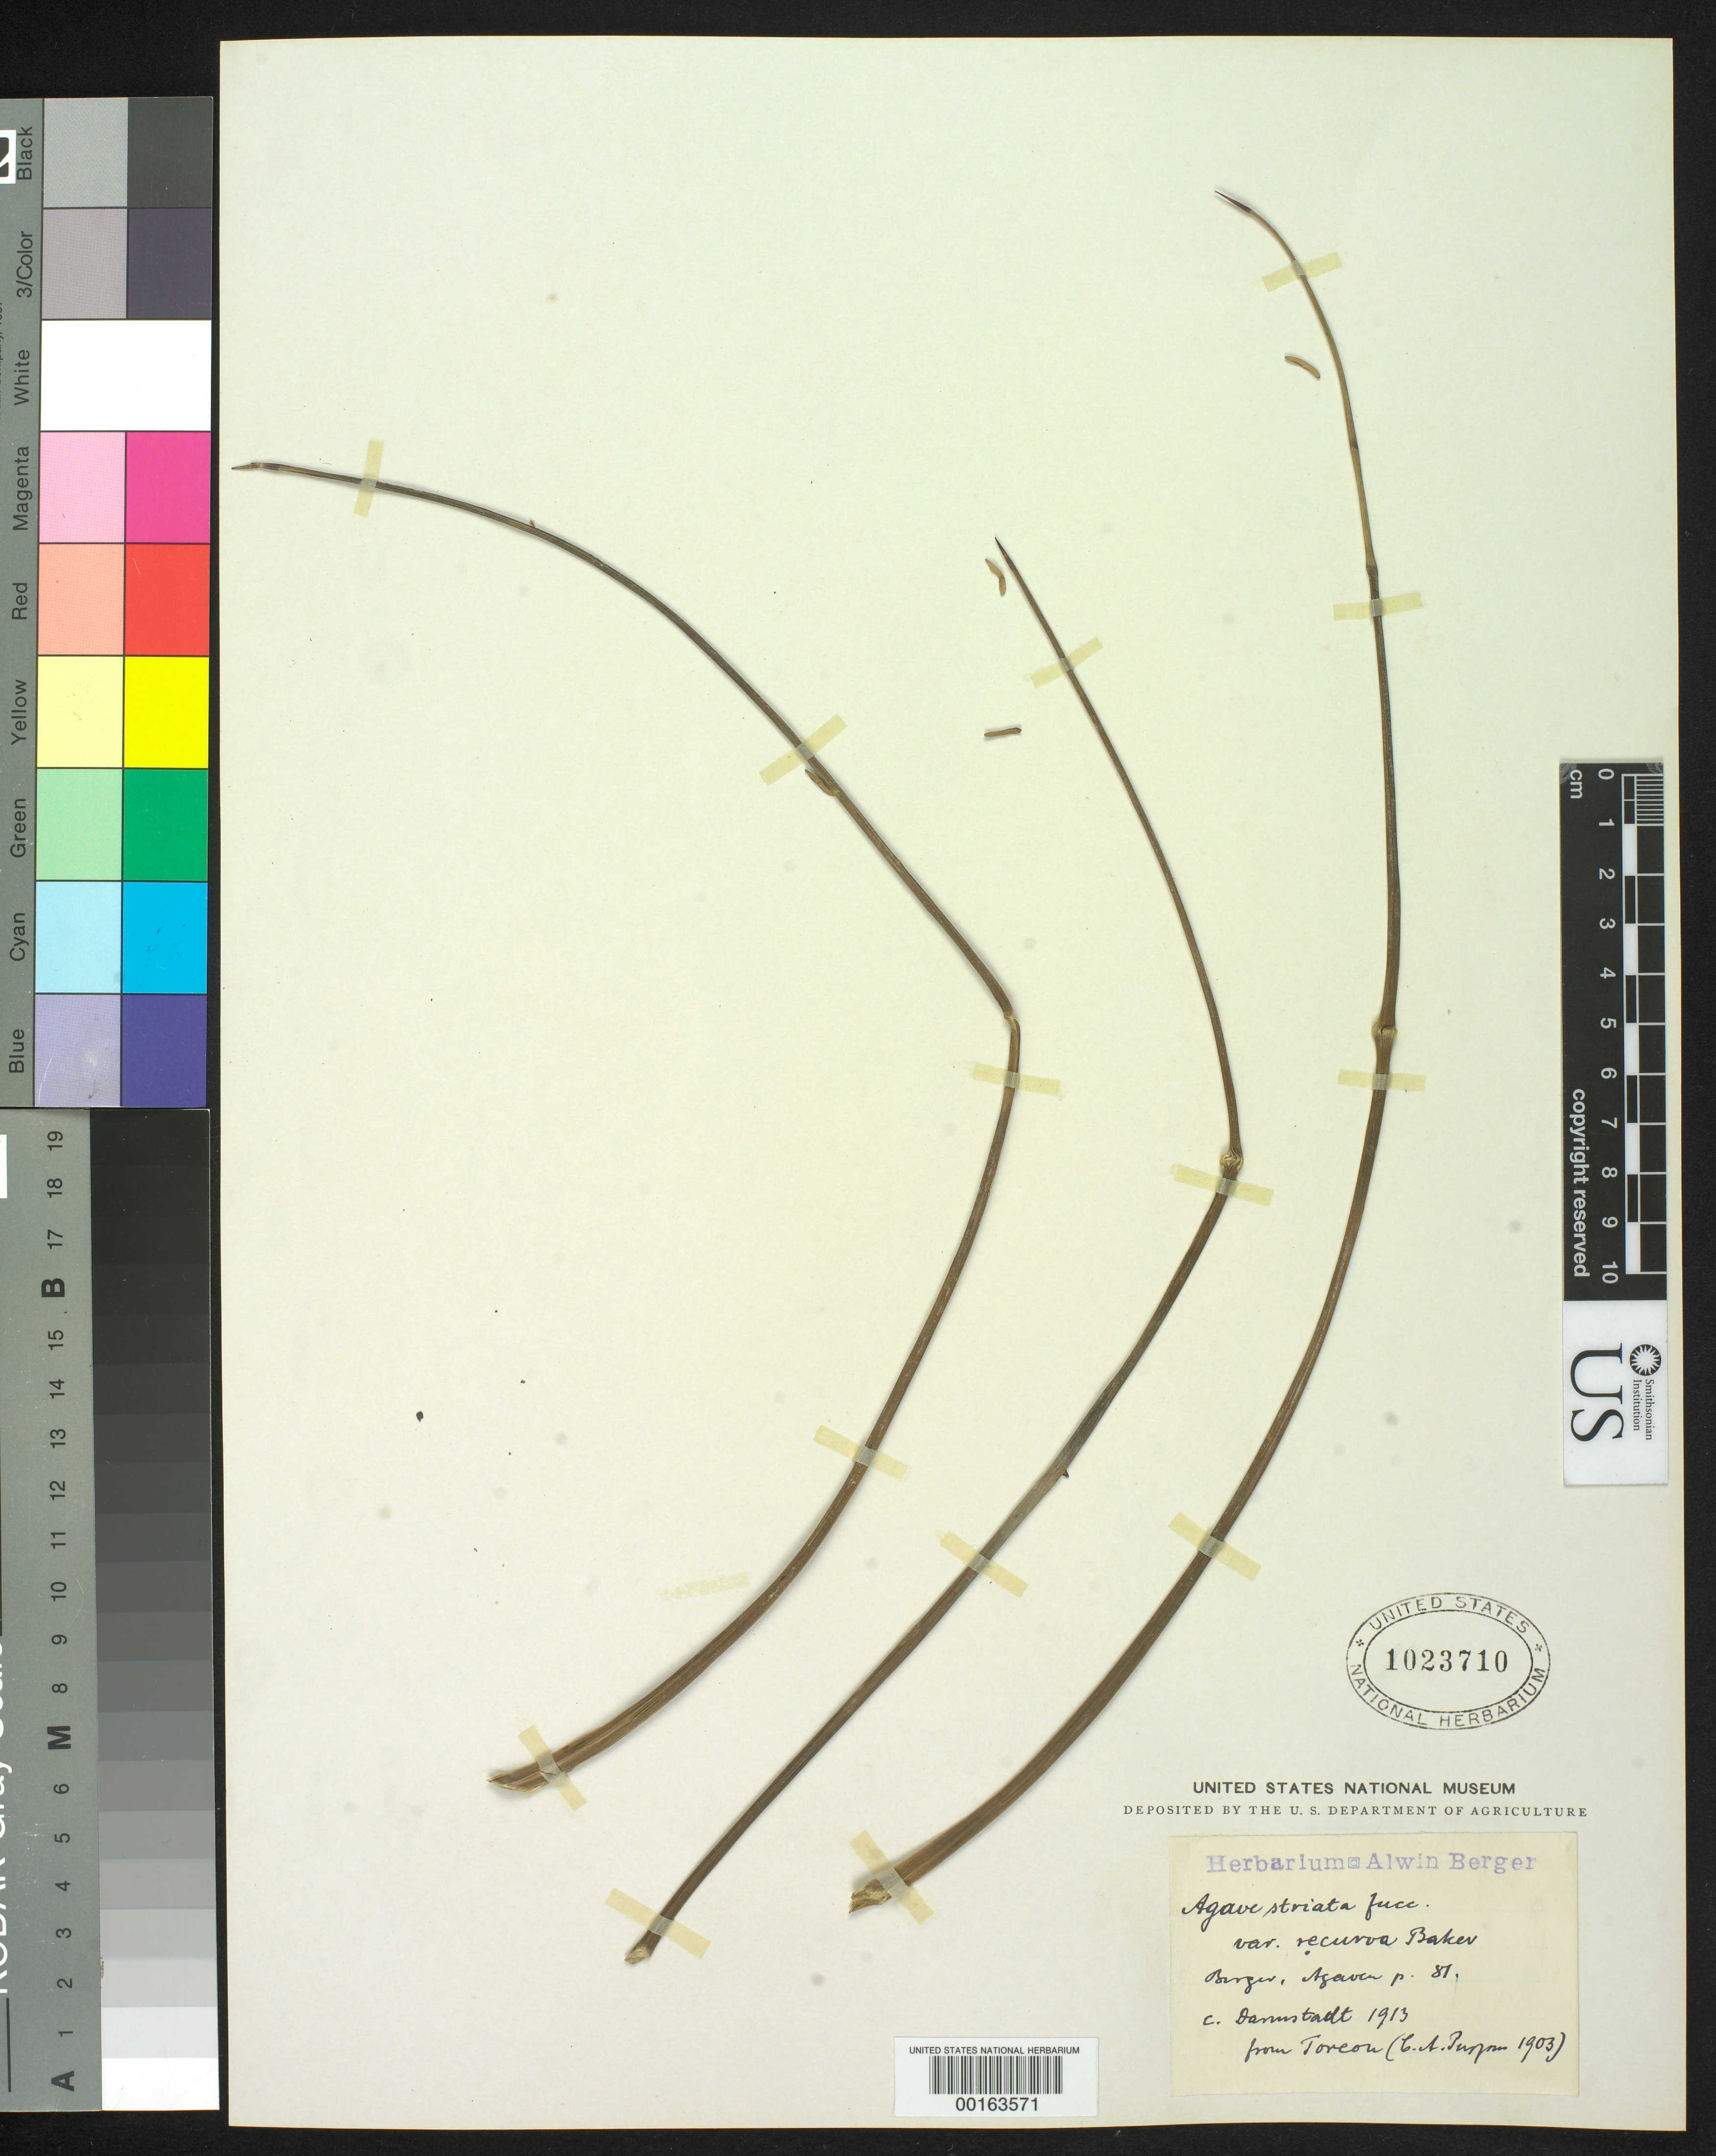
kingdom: Plantae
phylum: Tracheophyta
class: Liliopsida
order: Asparagales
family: Asparagaceae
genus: Agave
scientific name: Agave striata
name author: Zucc.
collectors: C. A. Purpus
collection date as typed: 1903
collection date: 1903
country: Mexico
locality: Torcon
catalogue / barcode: US 1023710